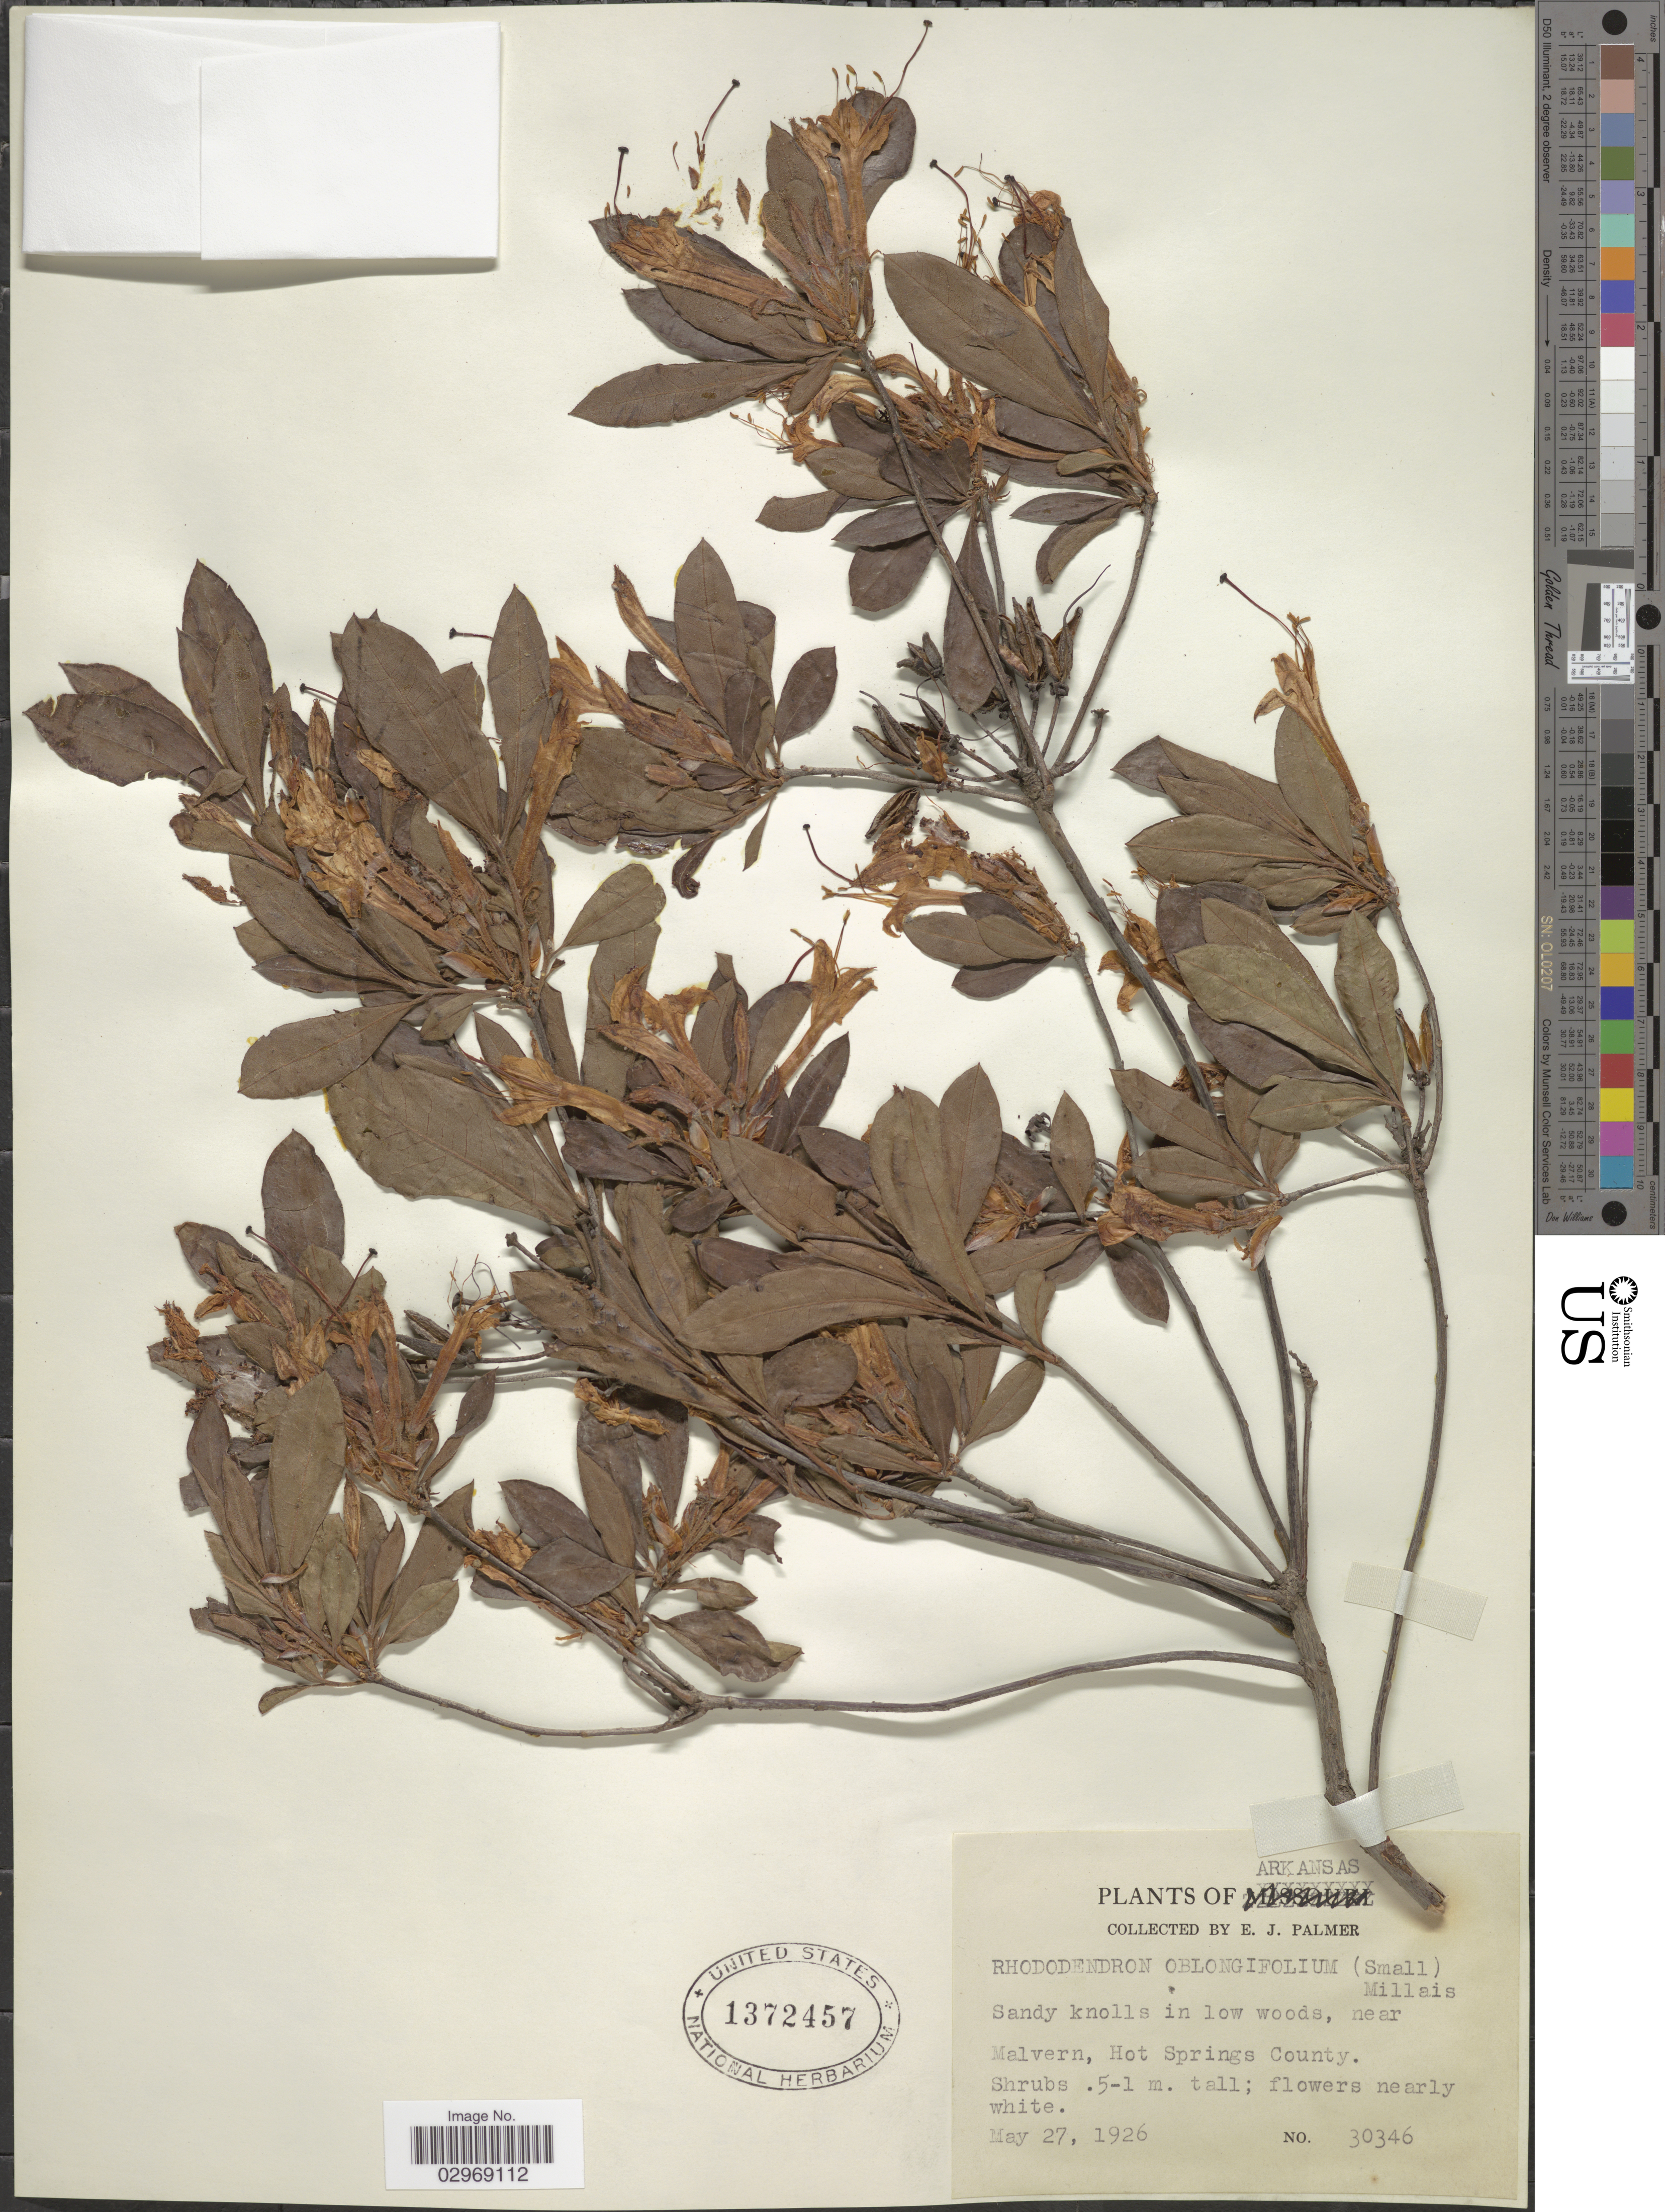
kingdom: Plantae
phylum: Tracheophyta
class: Magnoliopsida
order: Ericales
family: Ericaceae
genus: Rhododendron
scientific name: Rhododendron oblongifolium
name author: (Small) Millais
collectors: E. J. Palmer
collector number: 30346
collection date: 1926-05-27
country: United States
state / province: Arkansas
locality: Sandy knolls in low woods, near Malvern, Hot Springs County.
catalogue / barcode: US 1372457